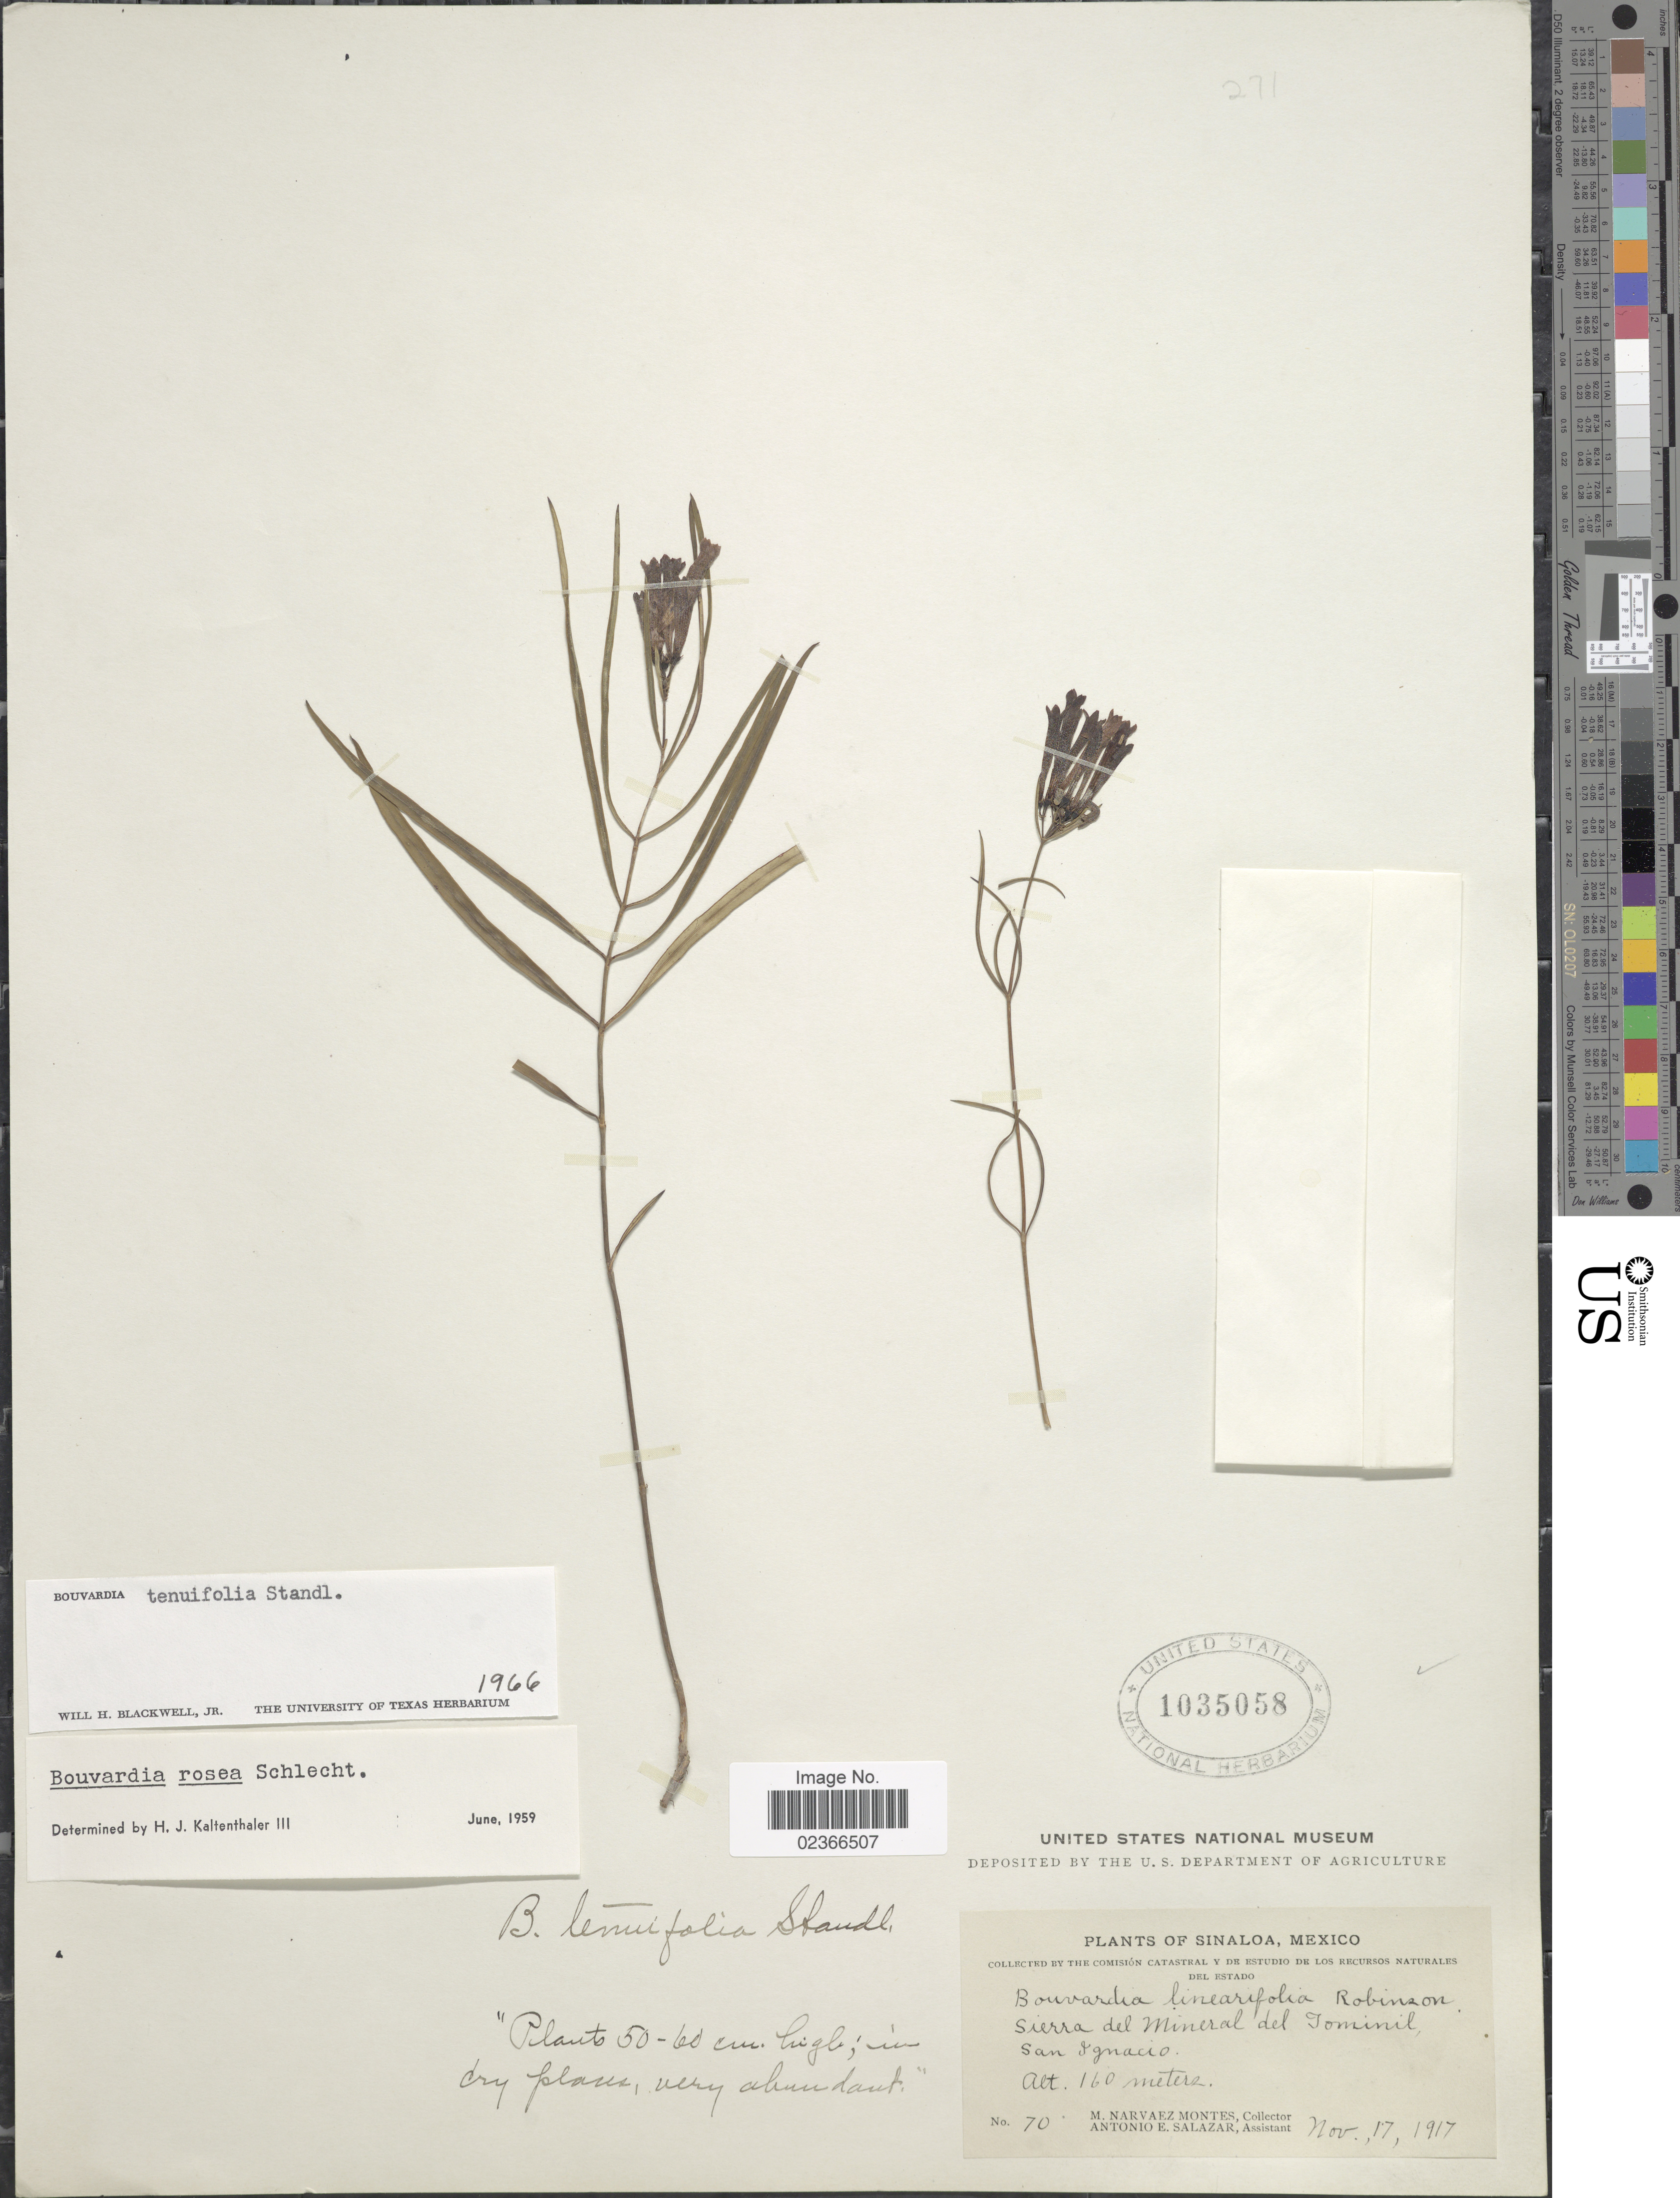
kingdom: Plantae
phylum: Tracheophyta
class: Magnoliopsida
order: Gentianales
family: Rubiaceae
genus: Bouvardia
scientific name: Bouvardia tenuifolia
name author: Standl.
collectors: M. Narvaez-Montes & A. E. Salazar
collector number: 70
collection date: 1917-11-17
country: Mexico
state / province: Sinaloa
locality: Sierra del Mineral del Tominil, San Igancio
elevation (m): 160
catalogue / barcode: US 1035058